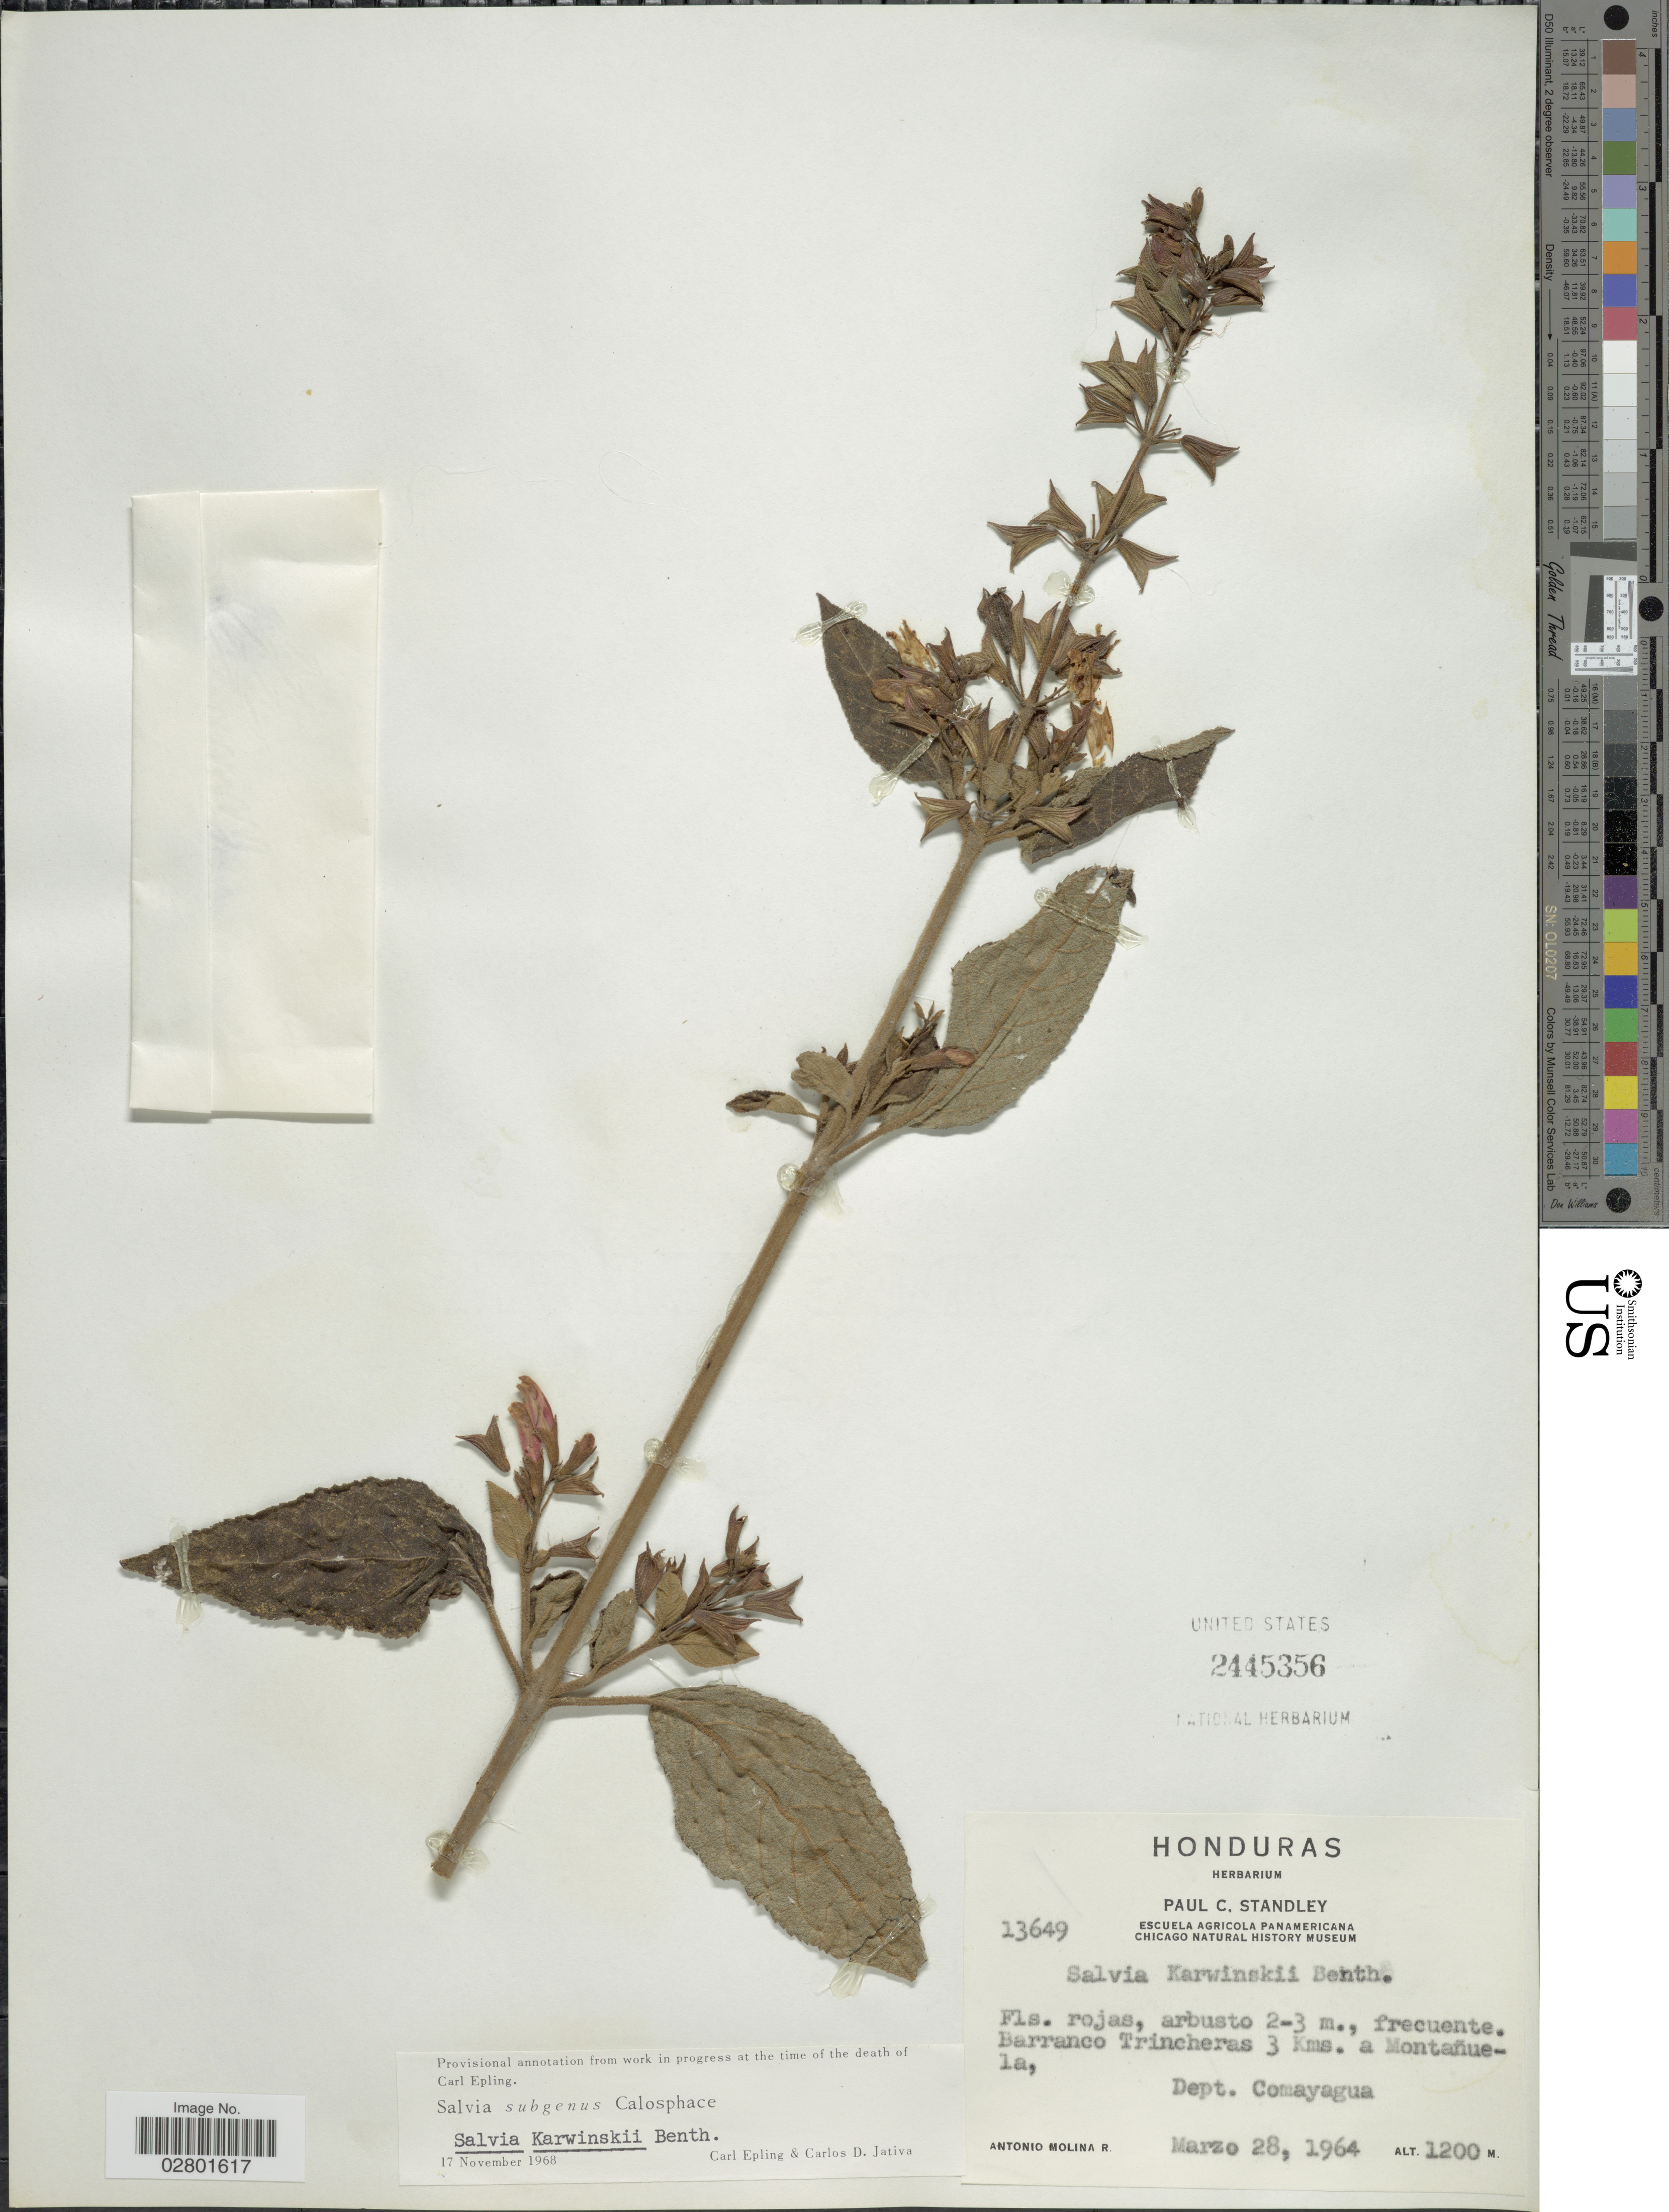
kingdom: Plantae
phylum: Tracheophyta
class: Magnoliopsida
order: Lamiales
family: Lamiaceae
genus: Salvia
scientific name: Salvia karwinskii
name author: Benth.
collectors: A. Molina R.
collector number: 13649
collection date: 1964-03-28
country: Honduras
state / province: Comayagua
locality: Barranco Trincheras 3 Kms. a Montañuela, Dept. Comayagua.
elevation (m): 1200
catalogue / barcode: US 2445356